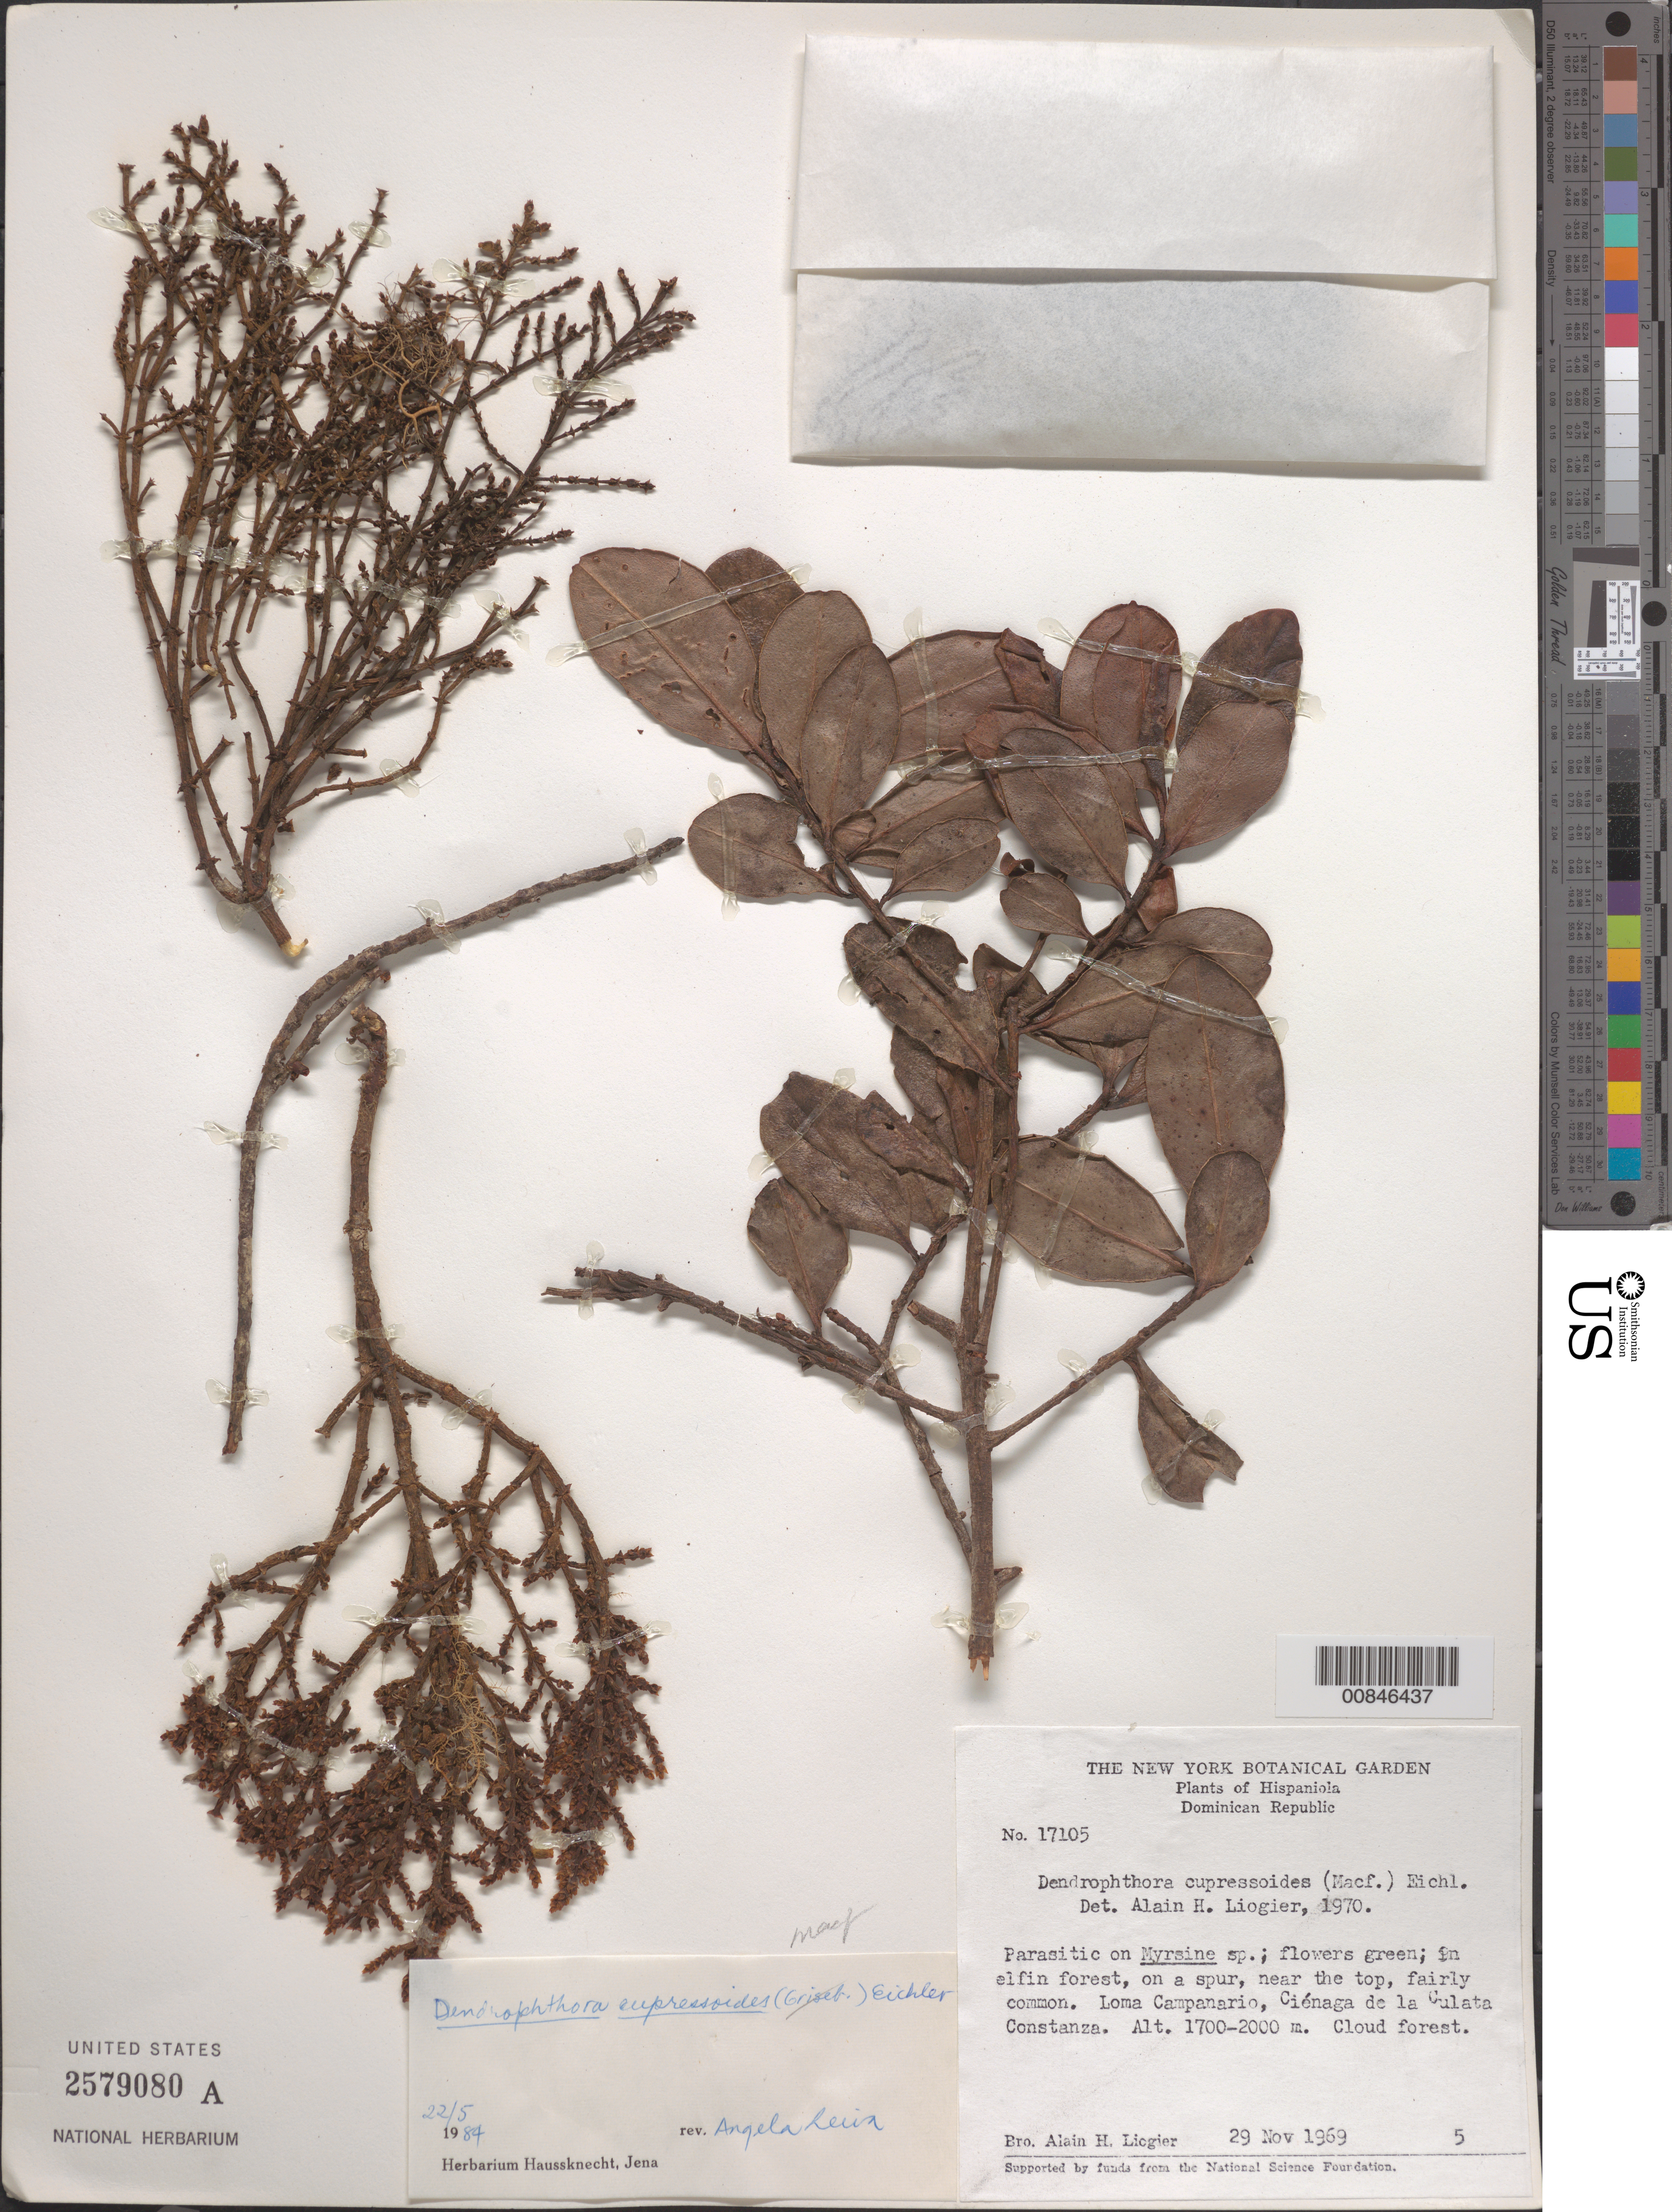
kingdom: Plantae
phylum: Tracheophyta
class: Magnoliopsida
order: Santalales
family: Viscaceae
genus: Dendrophthora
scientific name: Dendrophthora cupressoides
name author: (Macfad.) Eichler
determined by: Leiva, A.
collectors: A. H. Liogier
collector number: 17105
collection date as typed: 29 Nov 1969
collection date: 1969-11-29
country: Dominican Republic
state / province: La Vega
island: Hispaniola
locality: Loma Campanario, Ciénaga de la Culata, Constanza.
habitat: On Myrsine sp.; in elfin forest, on a spur, near the top. Cloud forest.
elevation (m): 1700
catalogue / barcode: US 2579080A